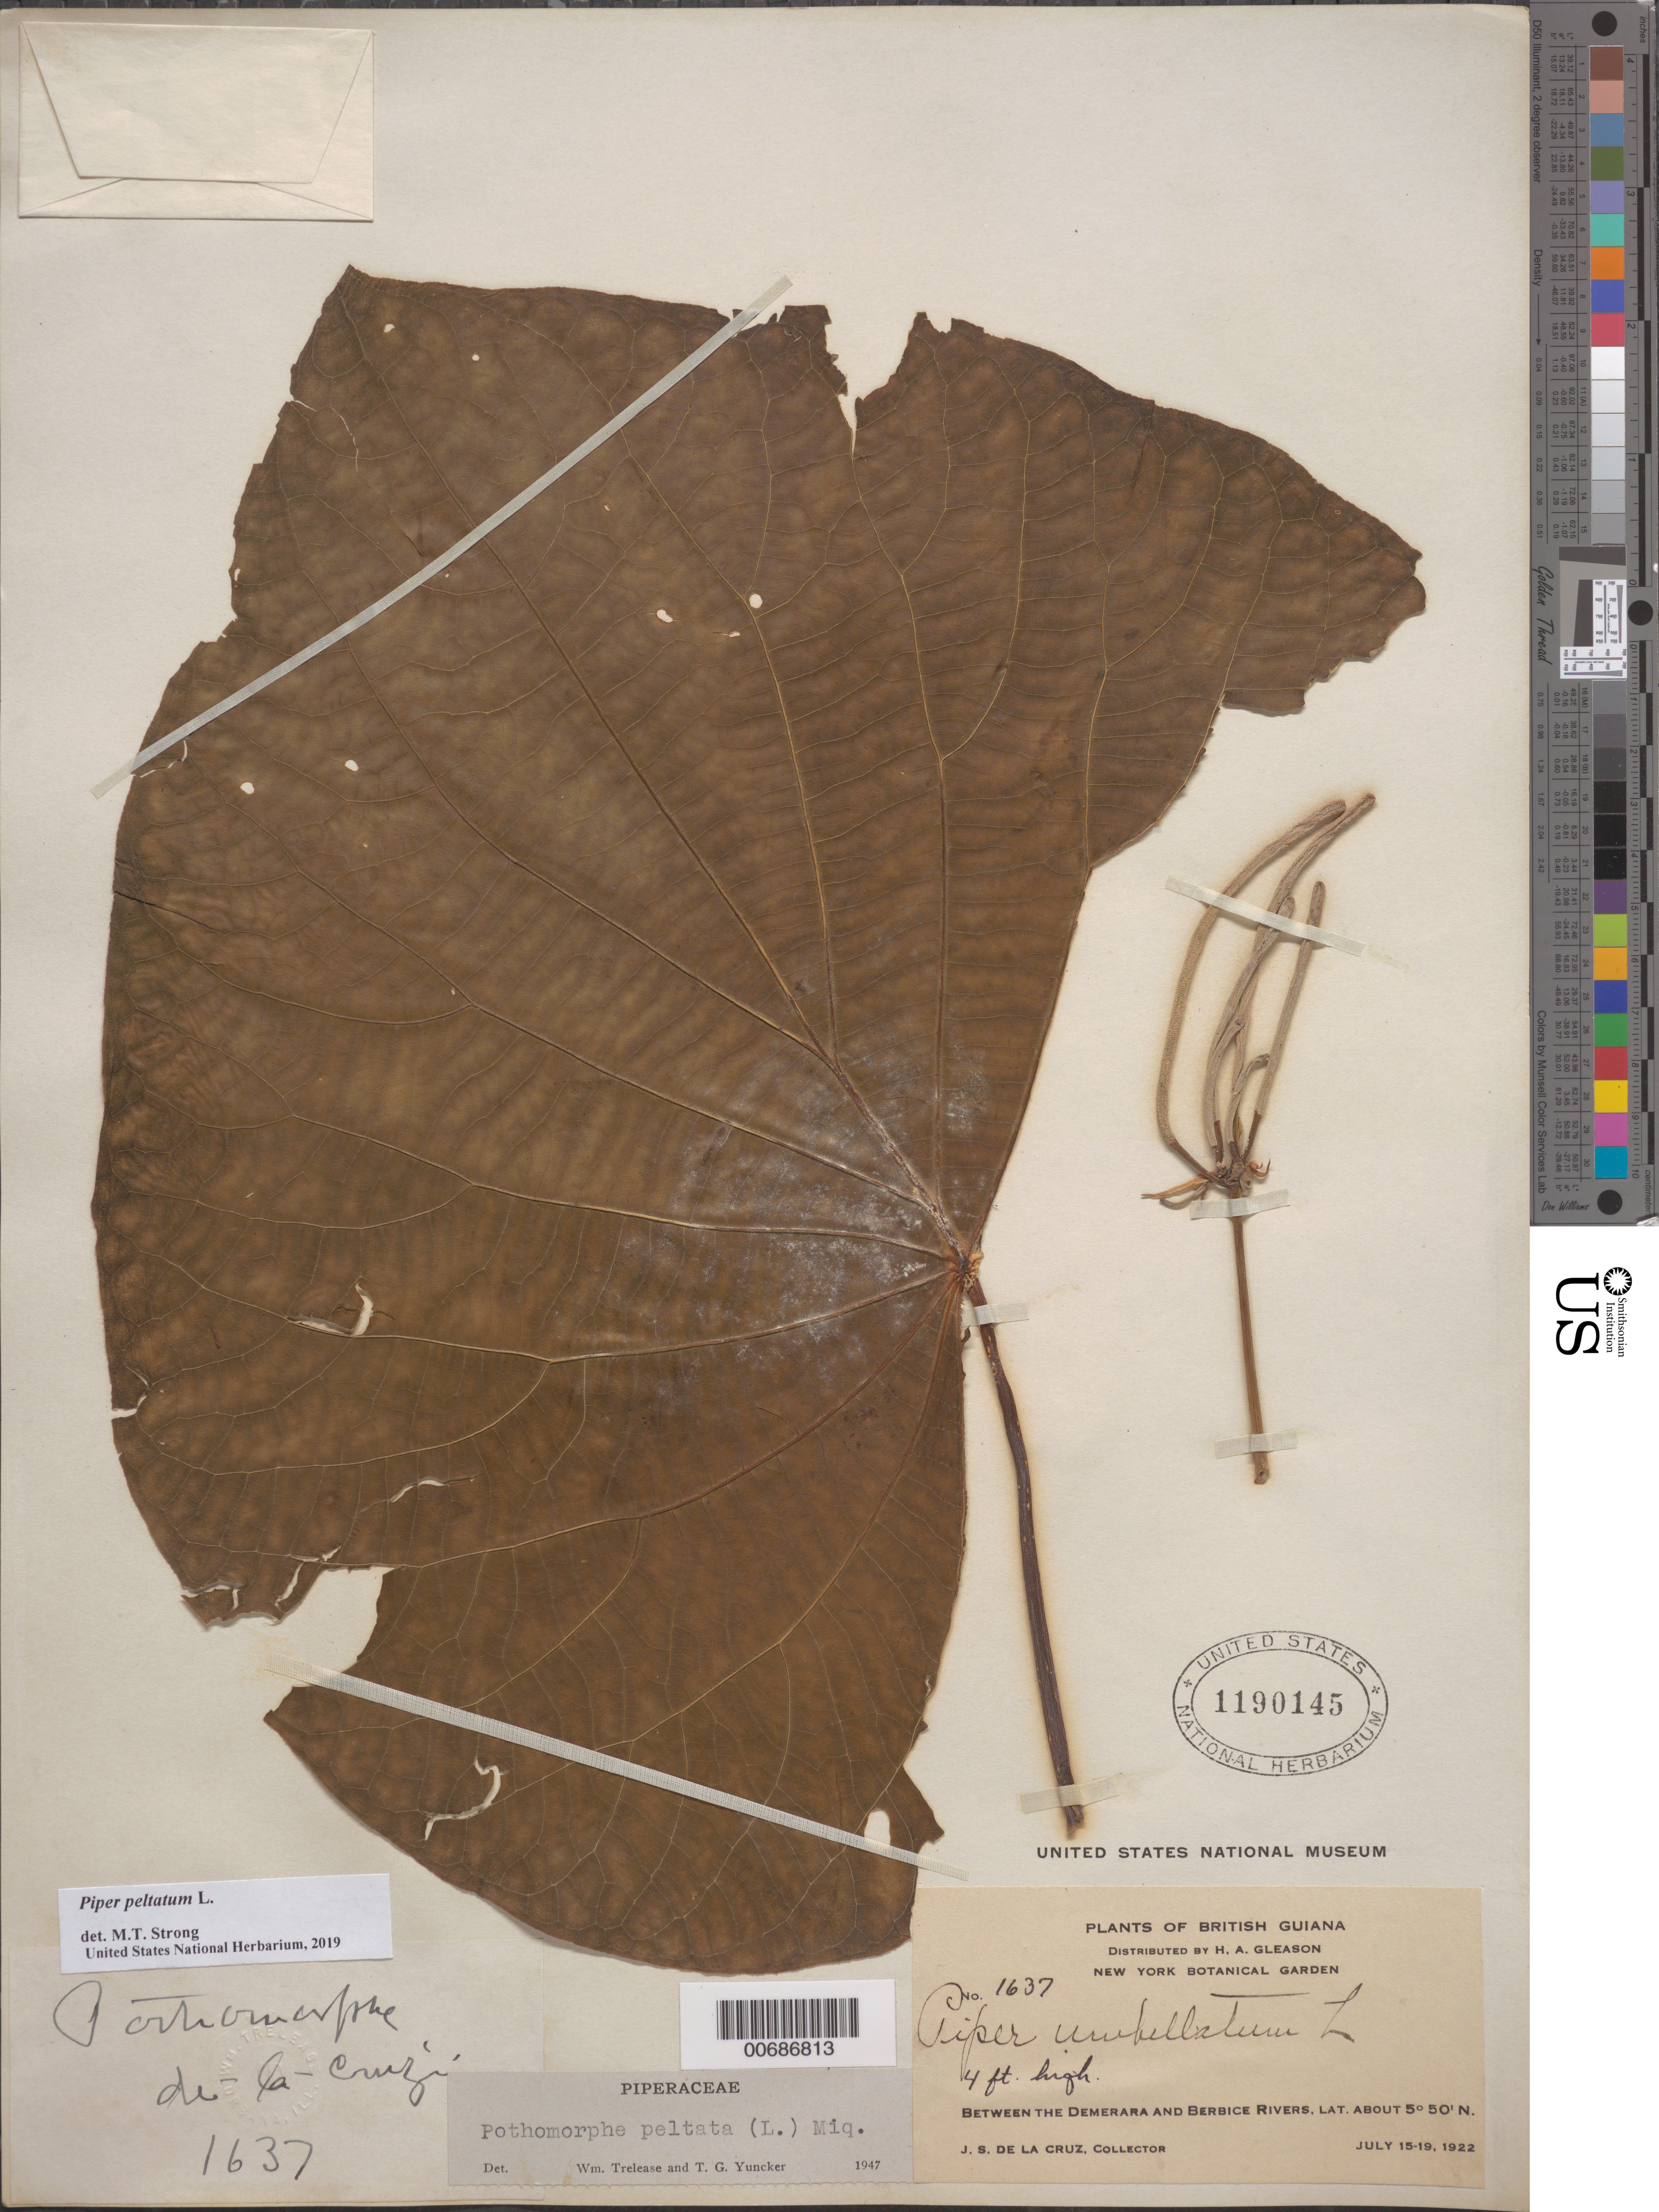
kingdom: Plantae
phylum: Tracheophyta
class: Magnoliopsida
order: Piperales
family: Piperaceae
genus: Piper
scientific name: Piper peltatum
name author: L.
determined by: Strong, M. T., (US), Smithsonian Institution - National Museum of Natural History (UNITED STATES)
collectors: J. S. de la Cruz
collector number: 1637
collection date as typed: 15-Jul-22 to 19-Jul-22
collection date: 1922-07-15/1922-07-19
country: Guyana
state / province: U. Demerara-Berbice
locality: Demerara River to the Berbice River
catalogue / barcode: US 1190145